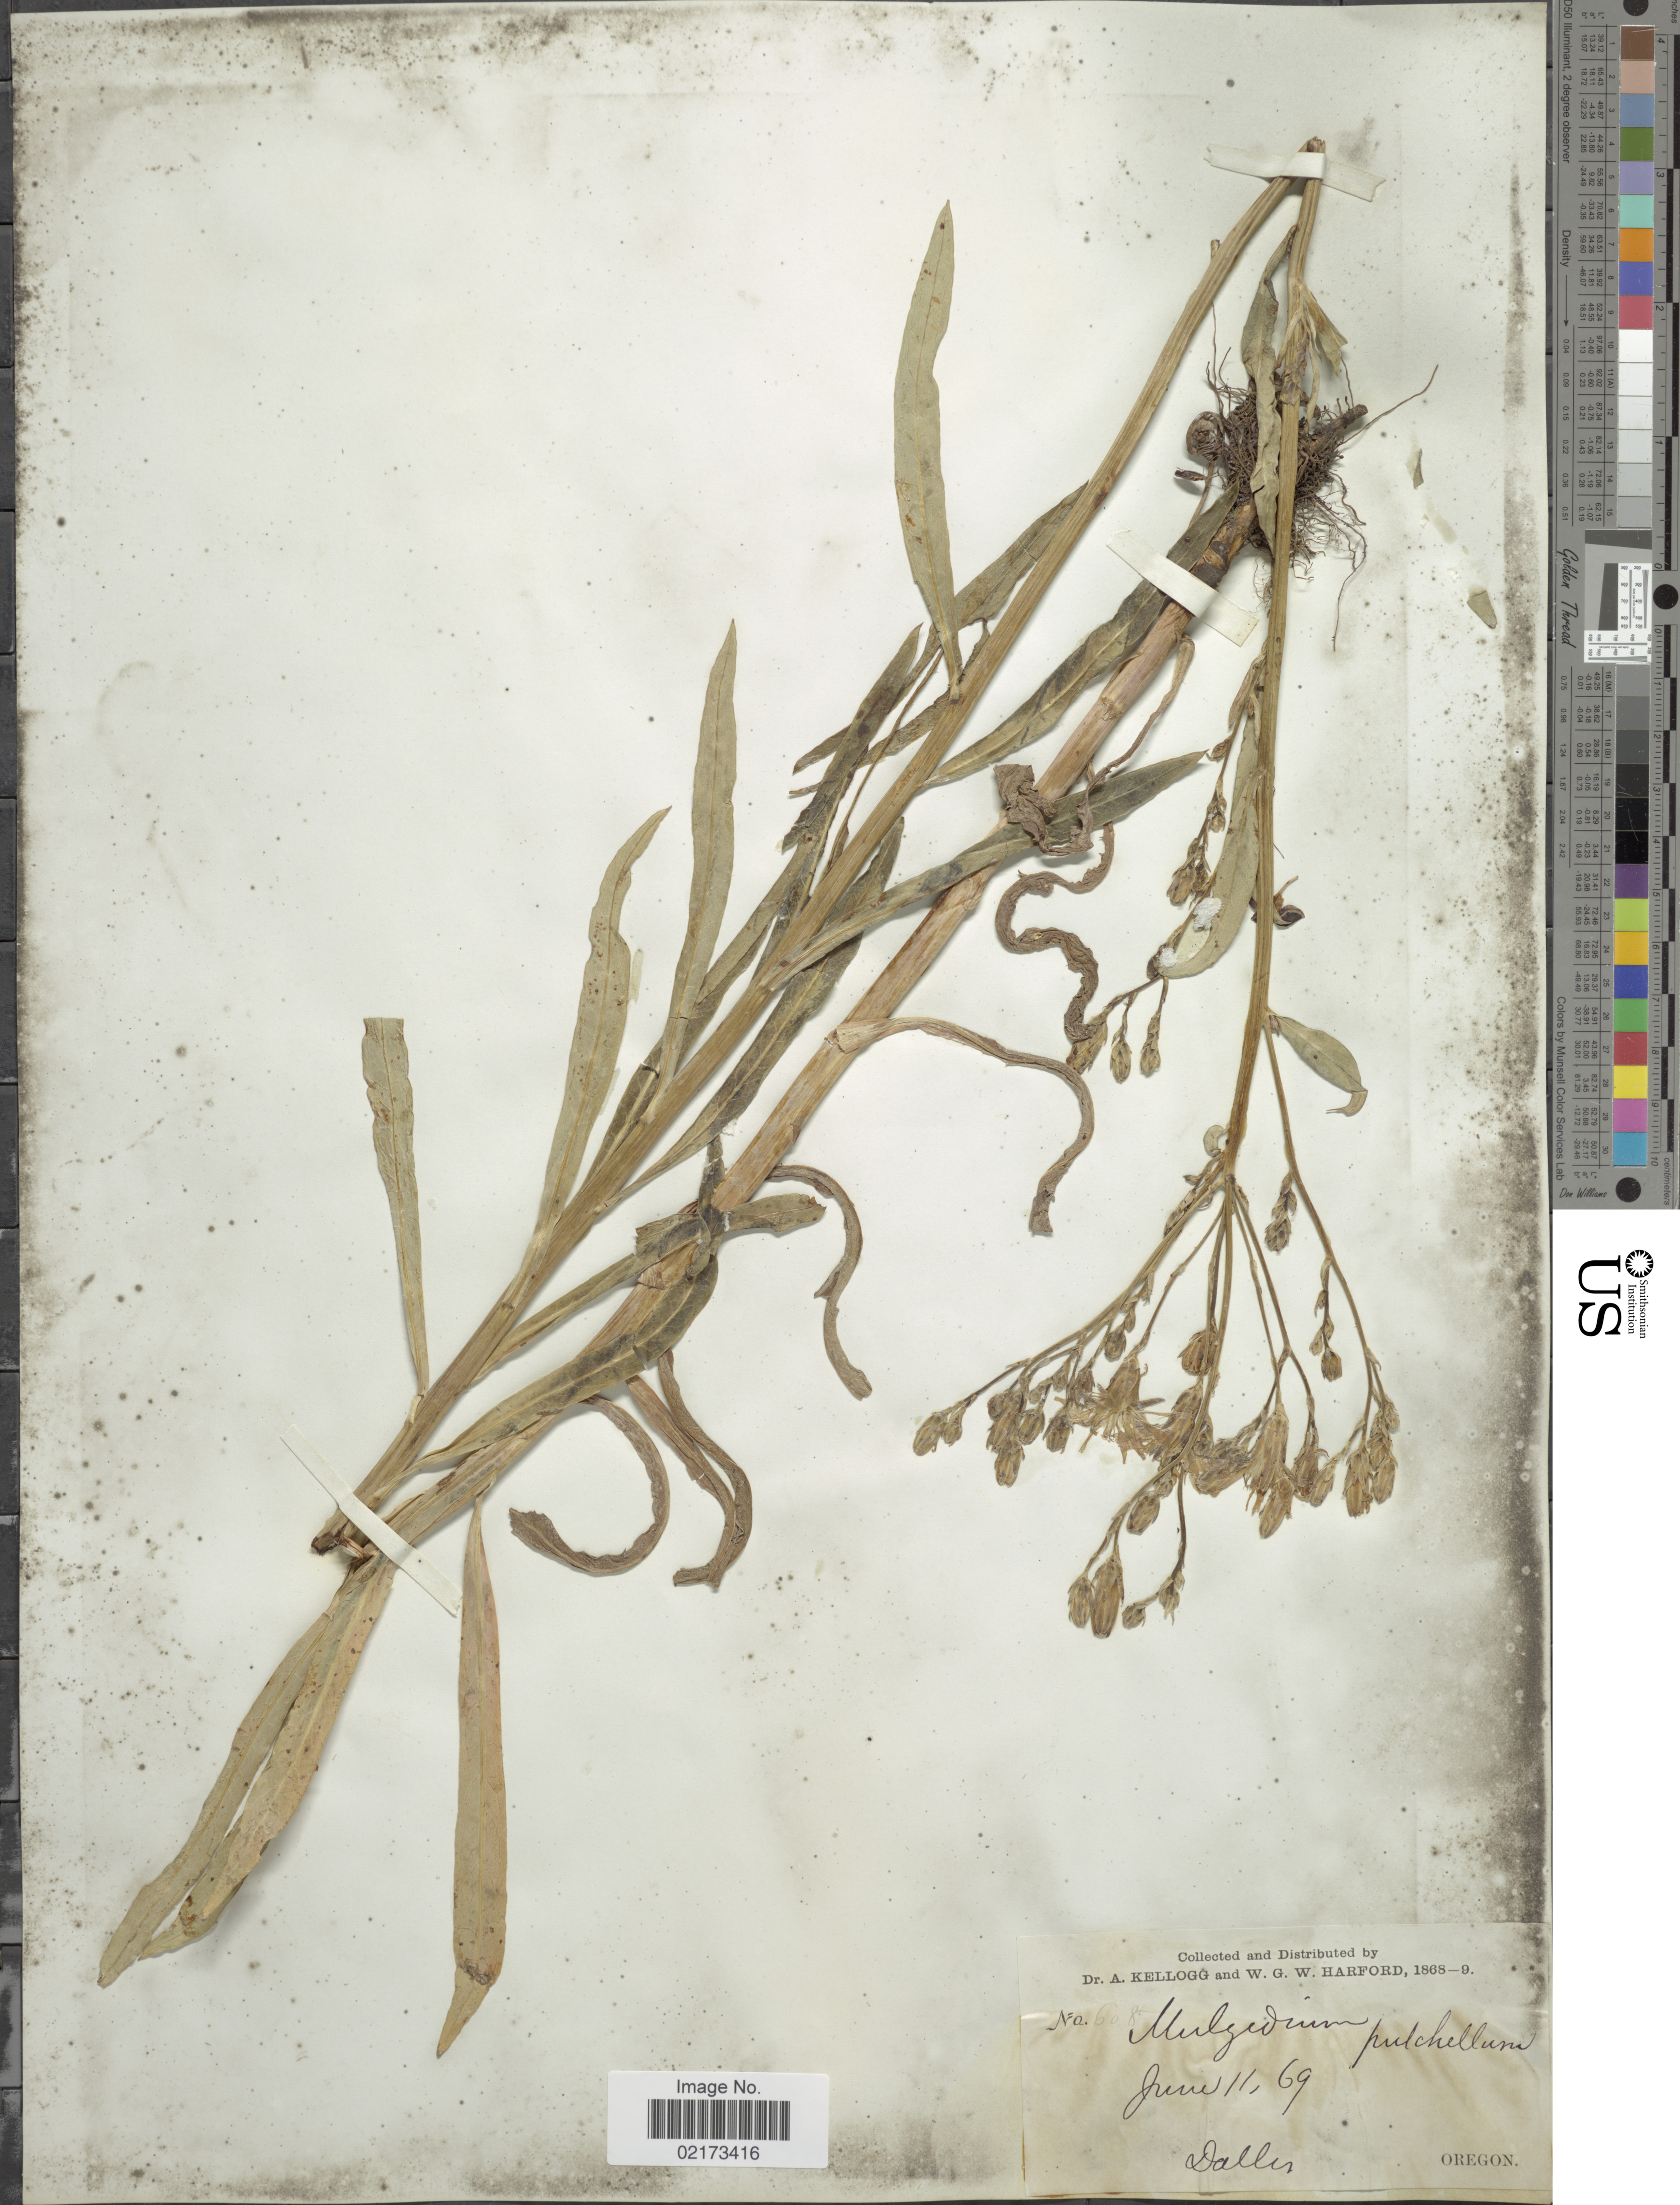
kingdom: Plantae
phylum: Tracheophyta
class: Magnoliopsida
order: Asterales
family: Asteraceae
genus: Lactuca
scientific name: Lactuca tatarica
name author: (L.) C.A. Mey.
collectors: A. Kellogg & W. G. W. Harford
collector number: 688*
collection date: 1869-06-11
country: United States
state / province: Oregon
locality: Dalles